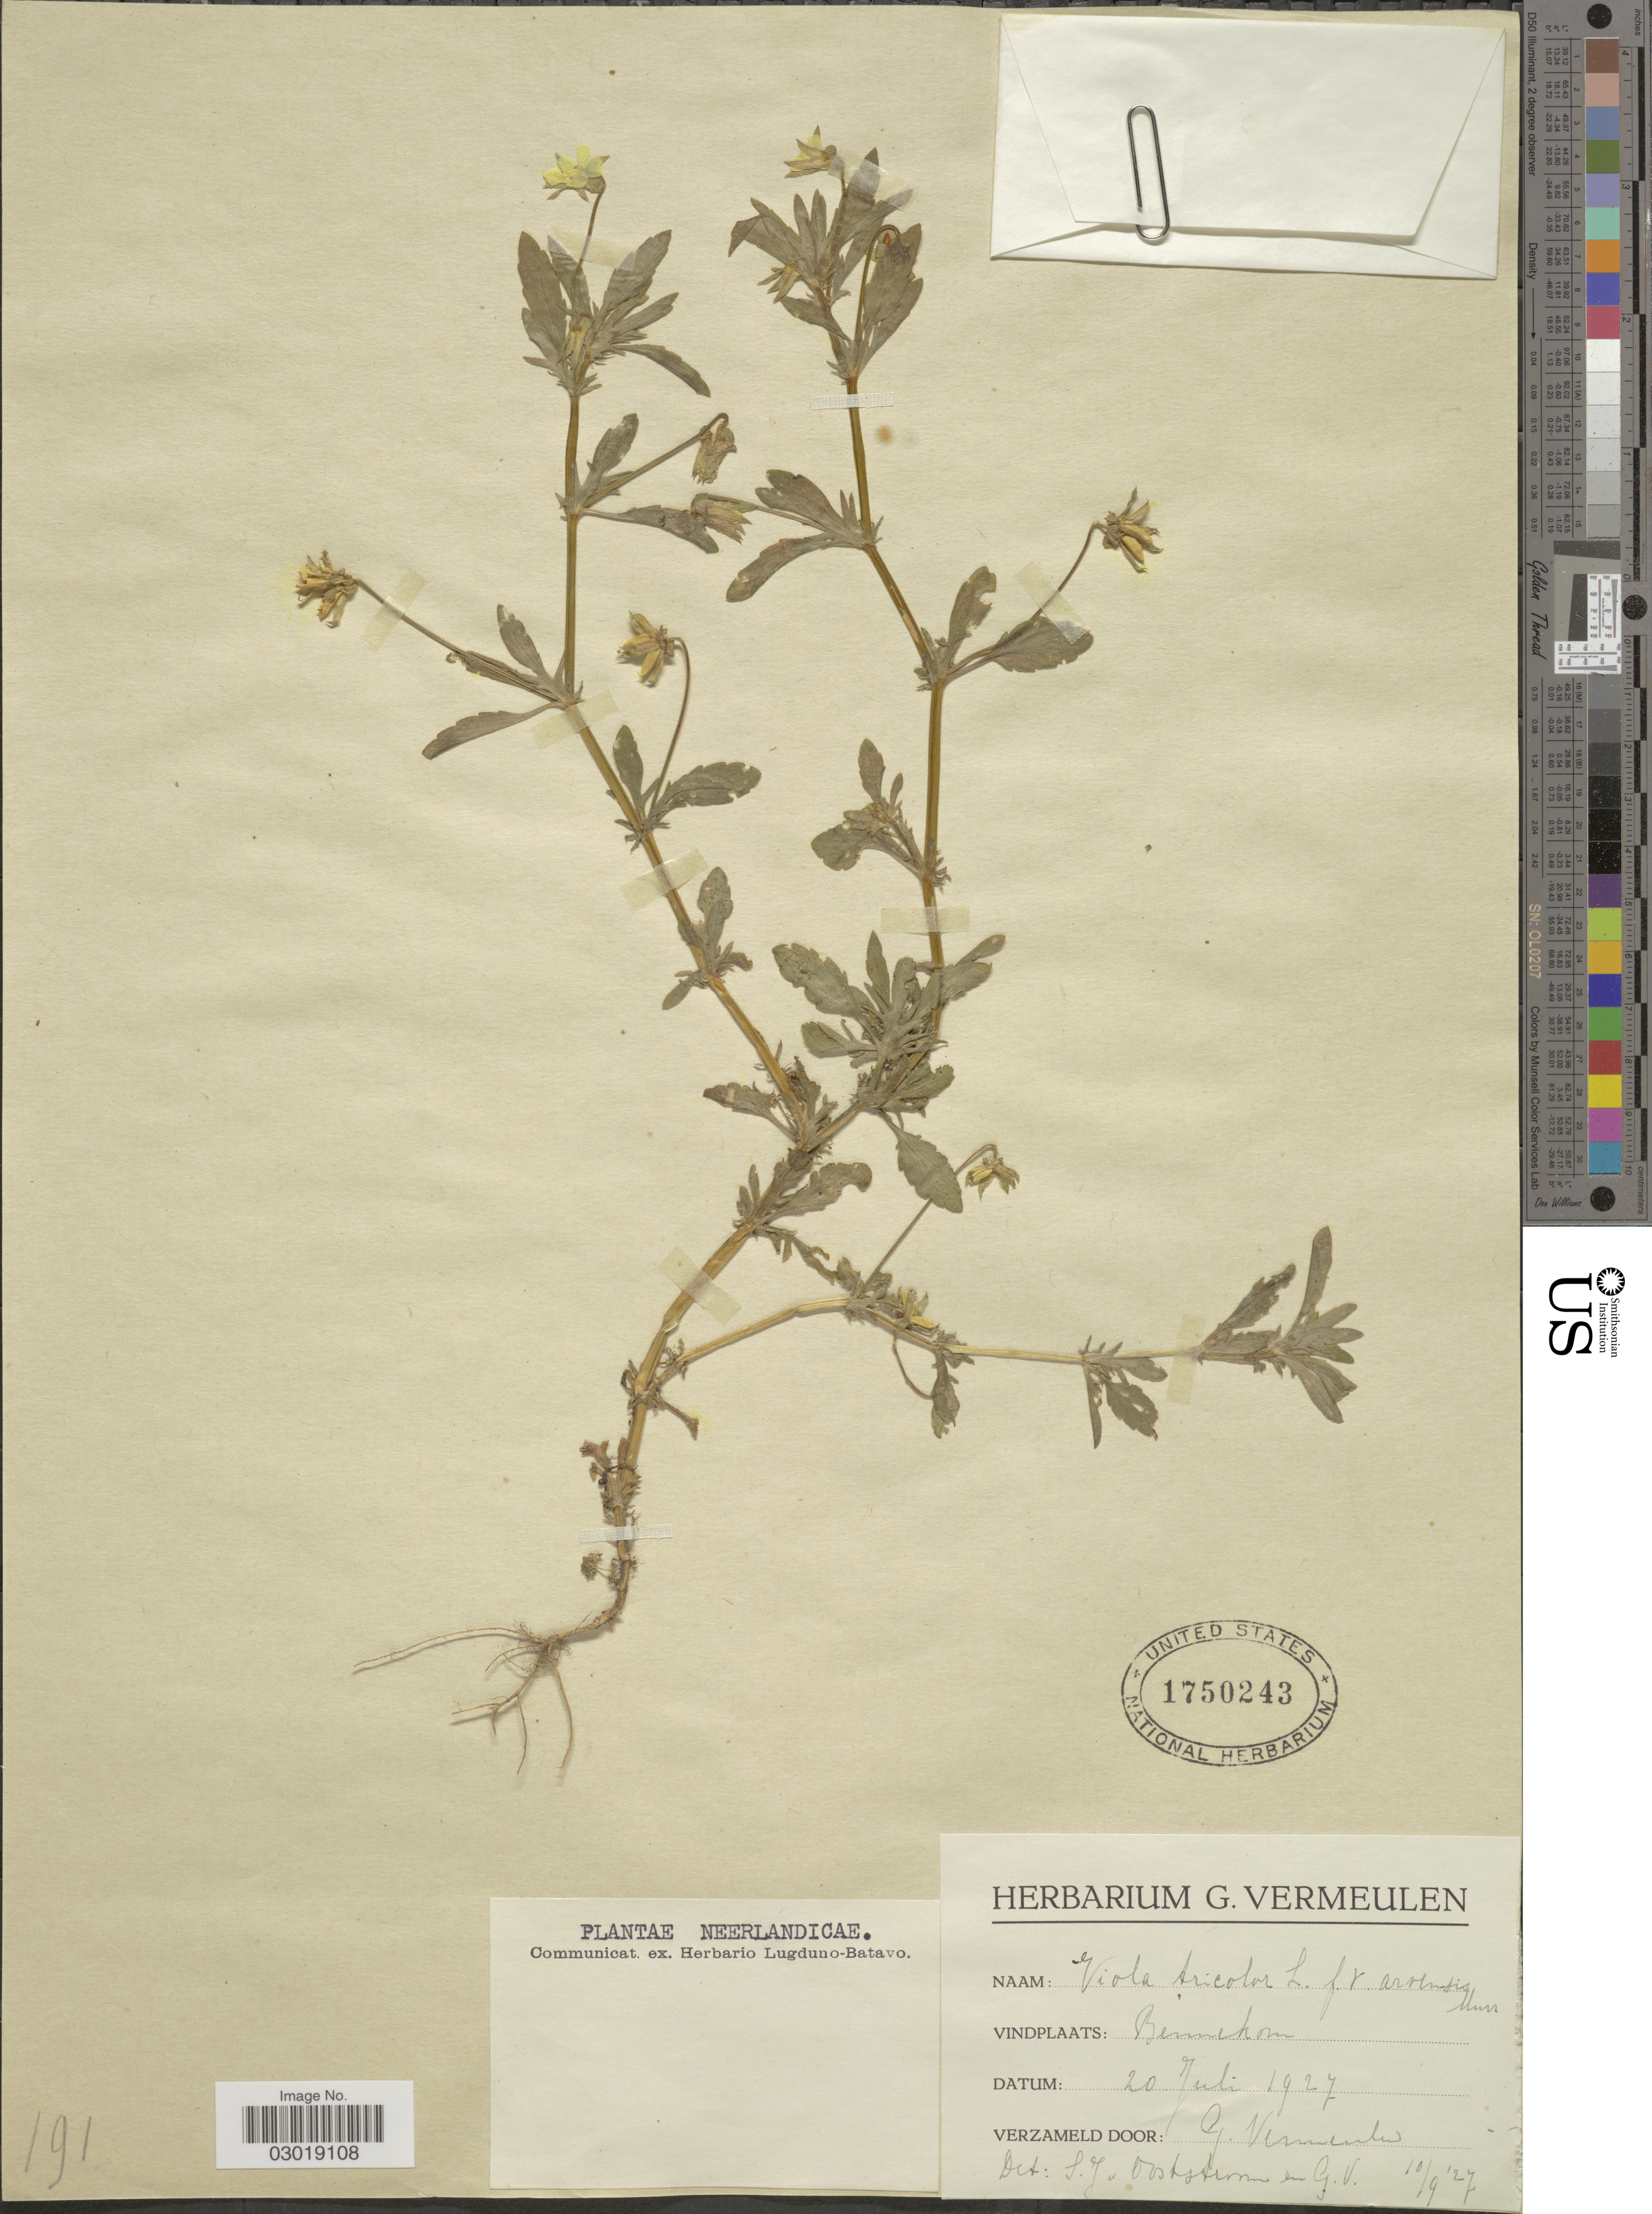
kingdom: Plantae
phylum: Tracheophyta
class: Magnoliopsida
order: Malpighiales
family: Violaceae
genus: Viola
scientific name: Viola tricolor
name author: L.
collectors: G. Vermeulen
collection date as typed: Transcribed d/m/y: 10/9/27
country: Netherlands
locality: Bennekom.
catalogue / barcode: US 1750243